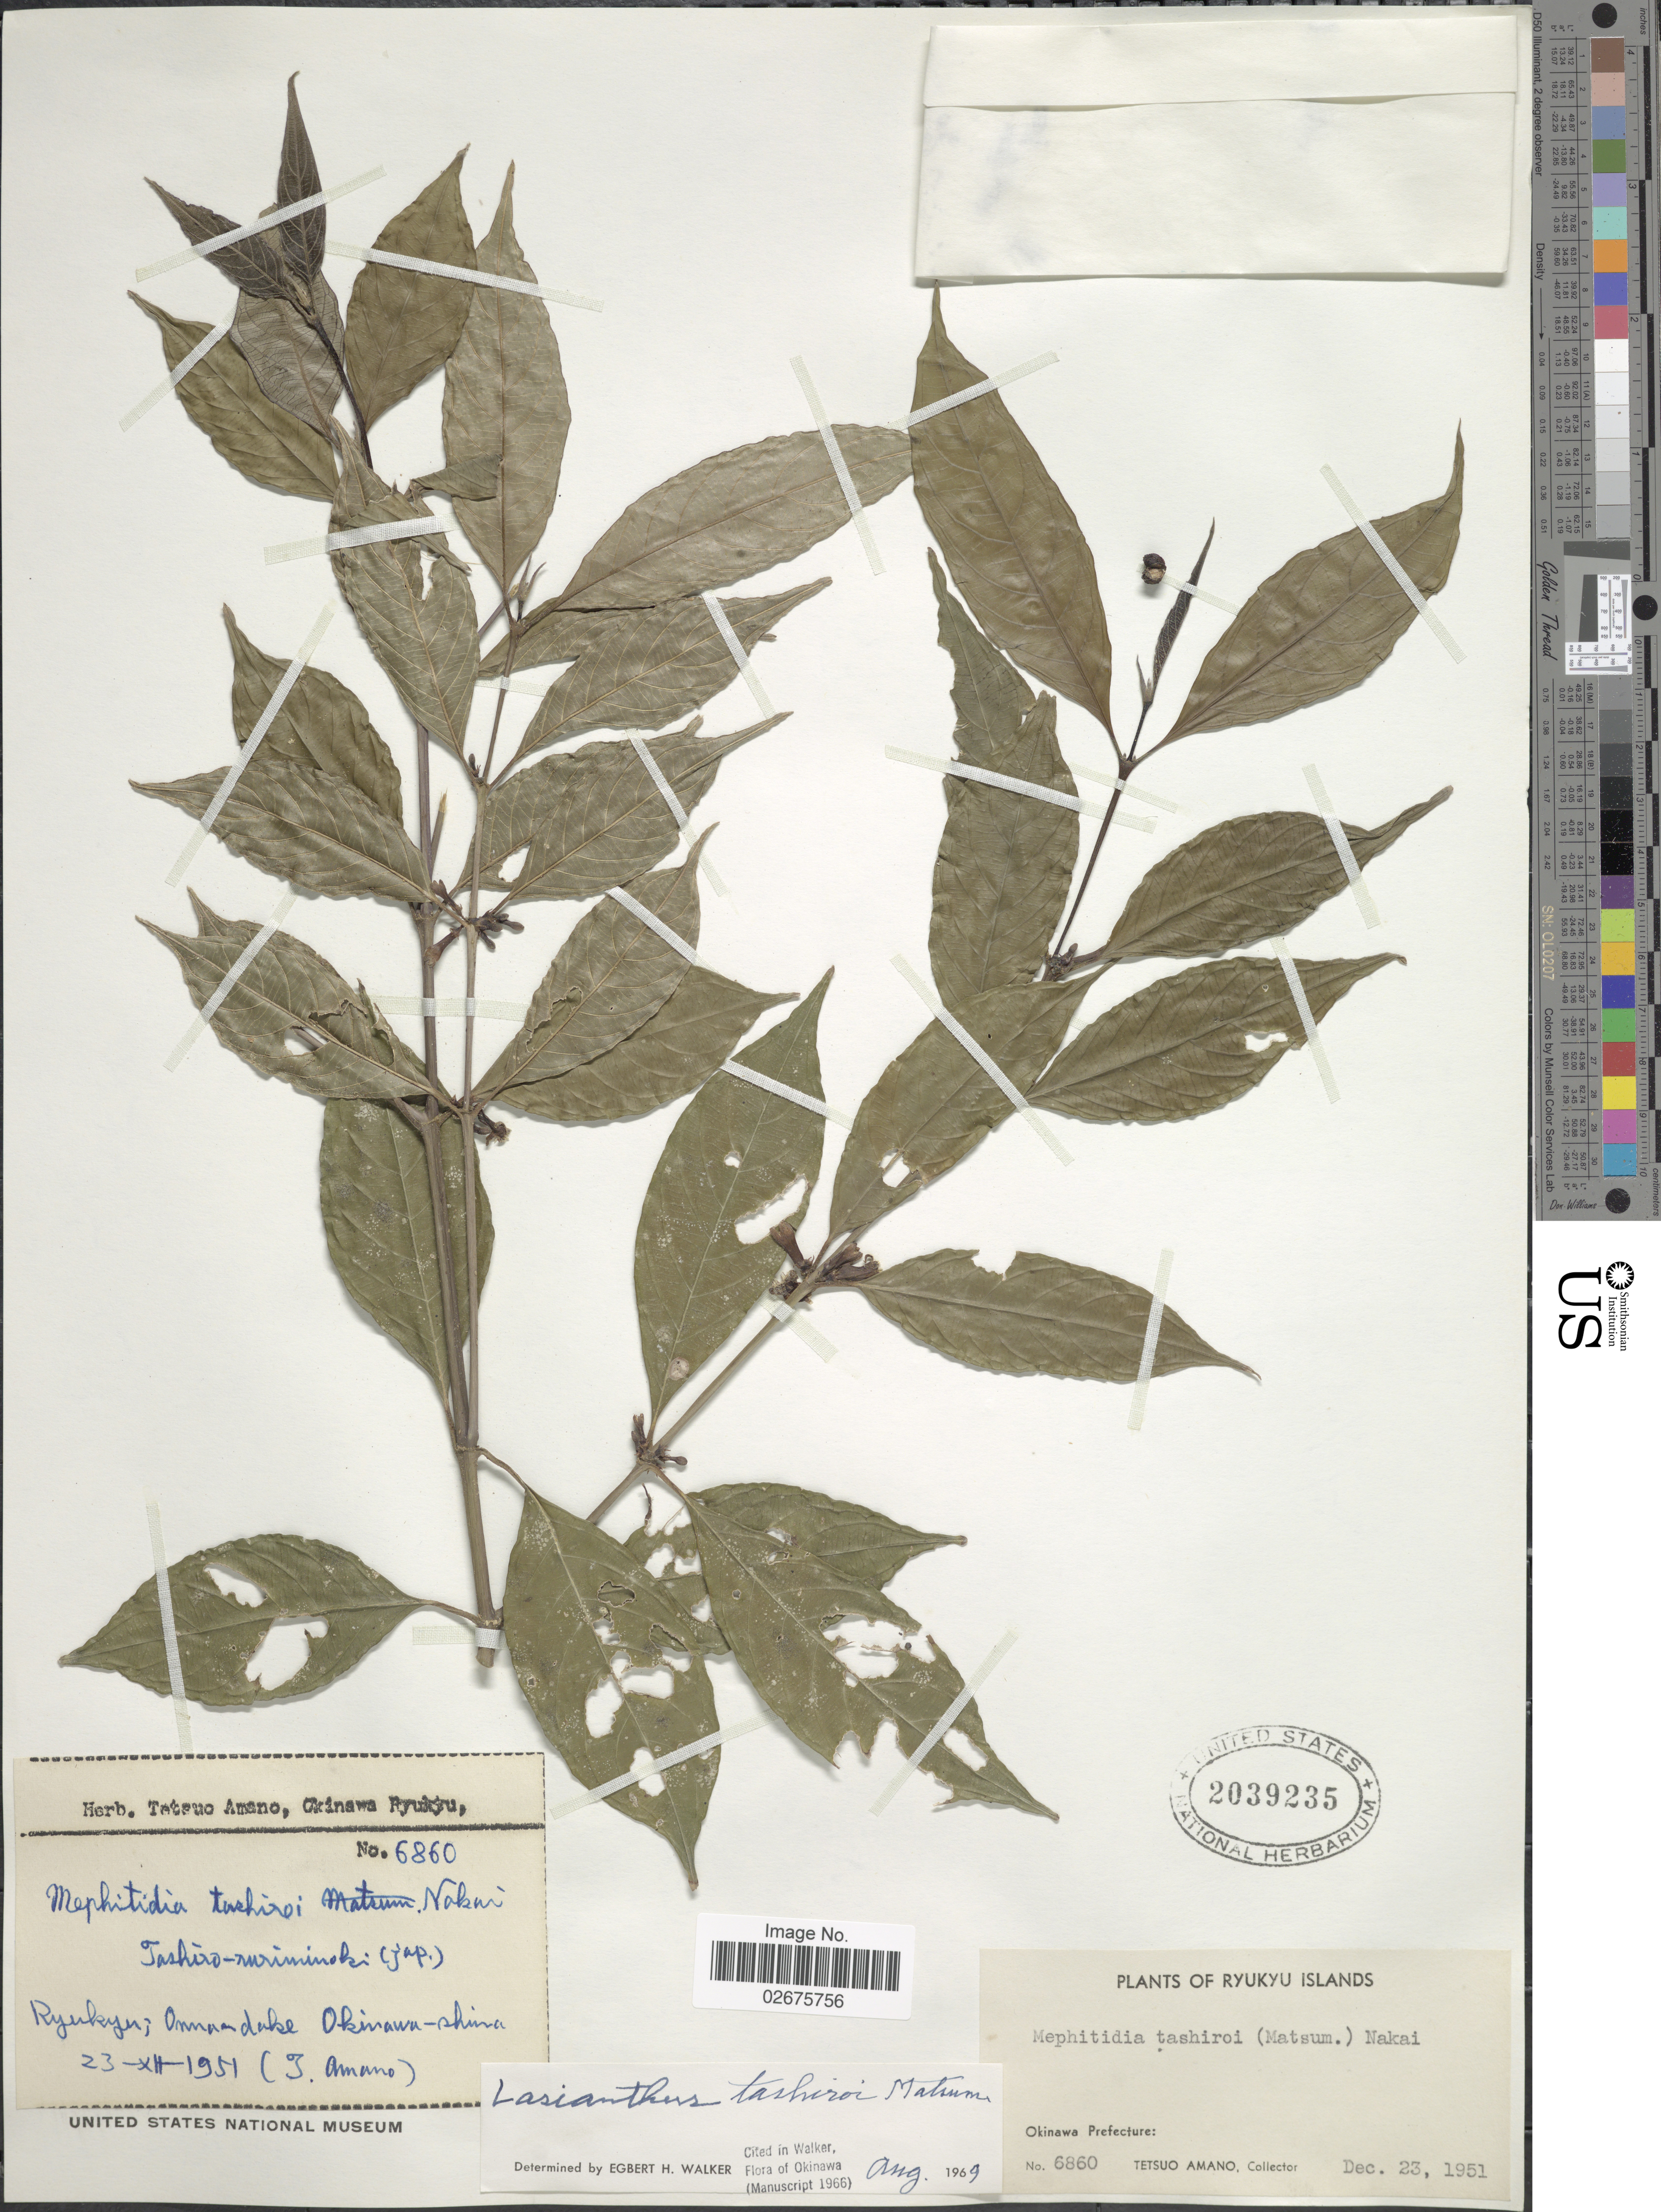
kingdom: Plantae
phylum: Tracheophyta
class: Magnoliopsida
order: Gentianales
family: Rubiaceae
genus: Lasianthus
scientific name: Lasianthus fordii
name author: Hance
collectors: T. Amano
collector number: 6860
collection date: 1951-12-23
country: Japan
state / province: Okinawa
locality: Ryukyu Islands, Okinawa Prefecture: Oman-dake, Okinawa-shima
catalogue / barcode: US 2039235